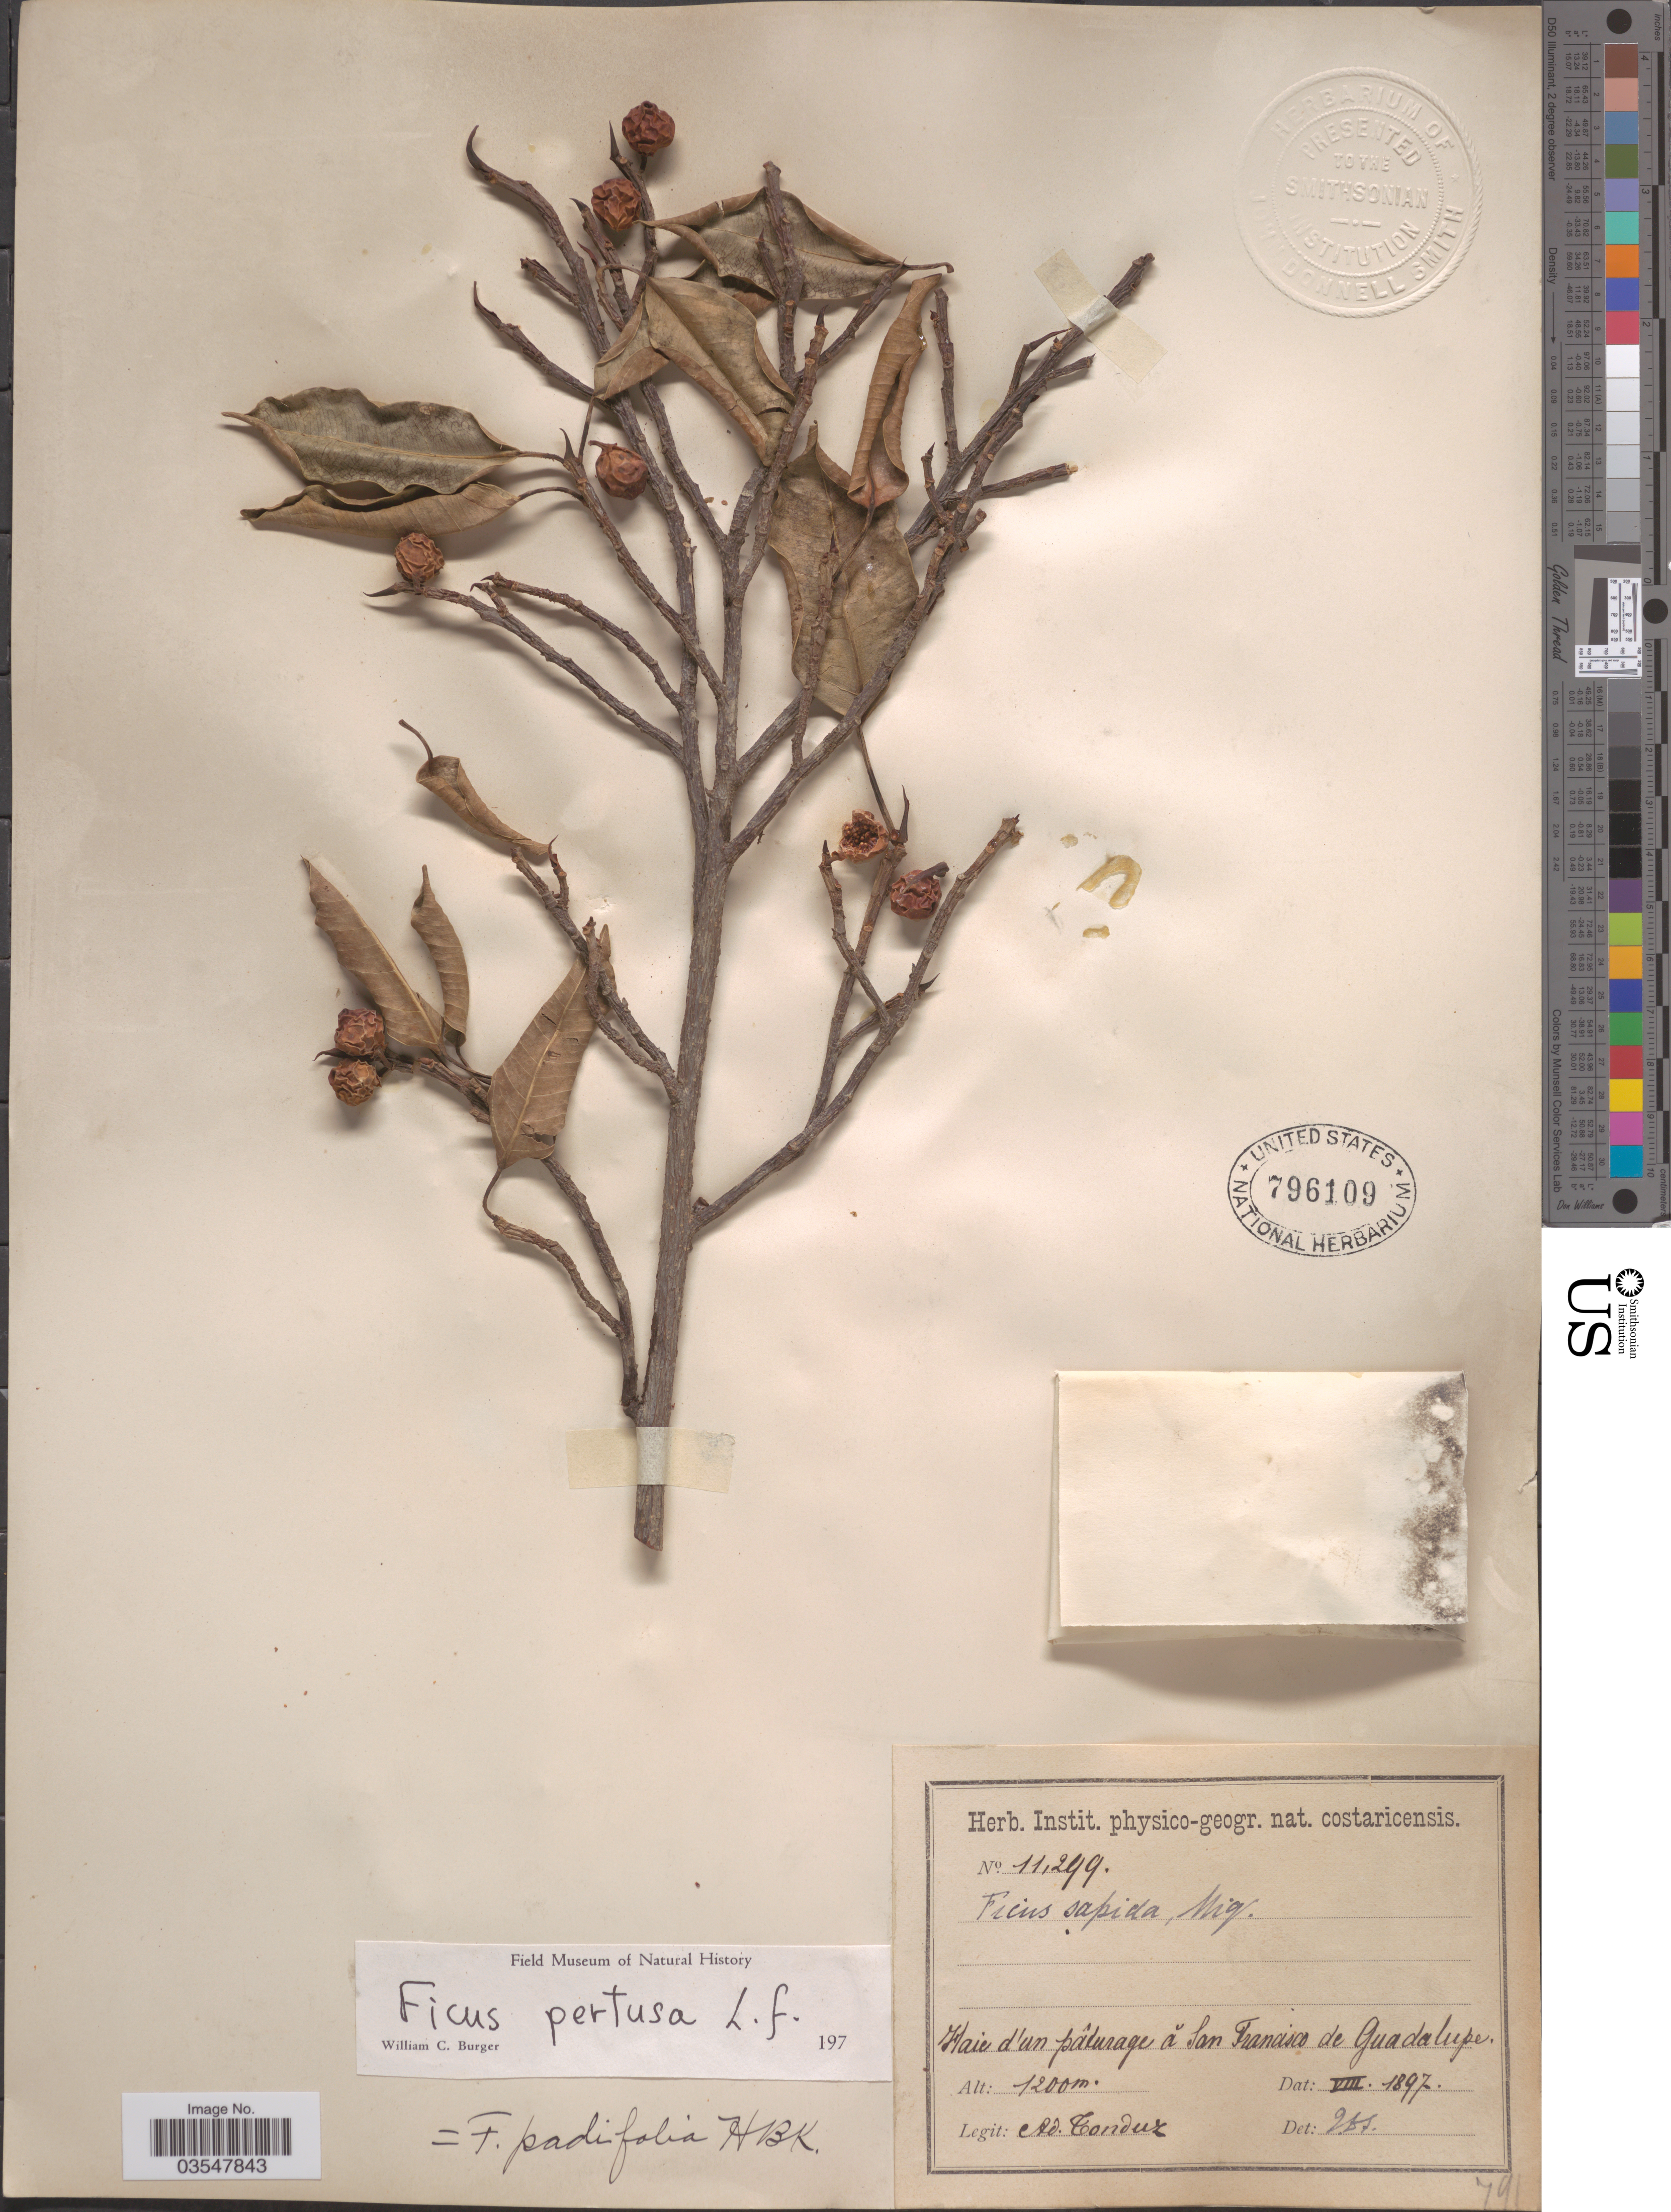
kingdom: Plantae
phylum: Tracheophyta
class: Magnoliopsida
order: Rosales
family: Moraceae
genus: Ficus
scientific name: Ficus pertusa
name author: L. f.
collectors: A. Tonduz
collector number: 11299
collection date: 1897-08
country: Costa Rica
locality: Haie d'un pâturage ă San Francisco de Guadalupe.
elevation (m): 1200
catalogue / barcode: US 796109